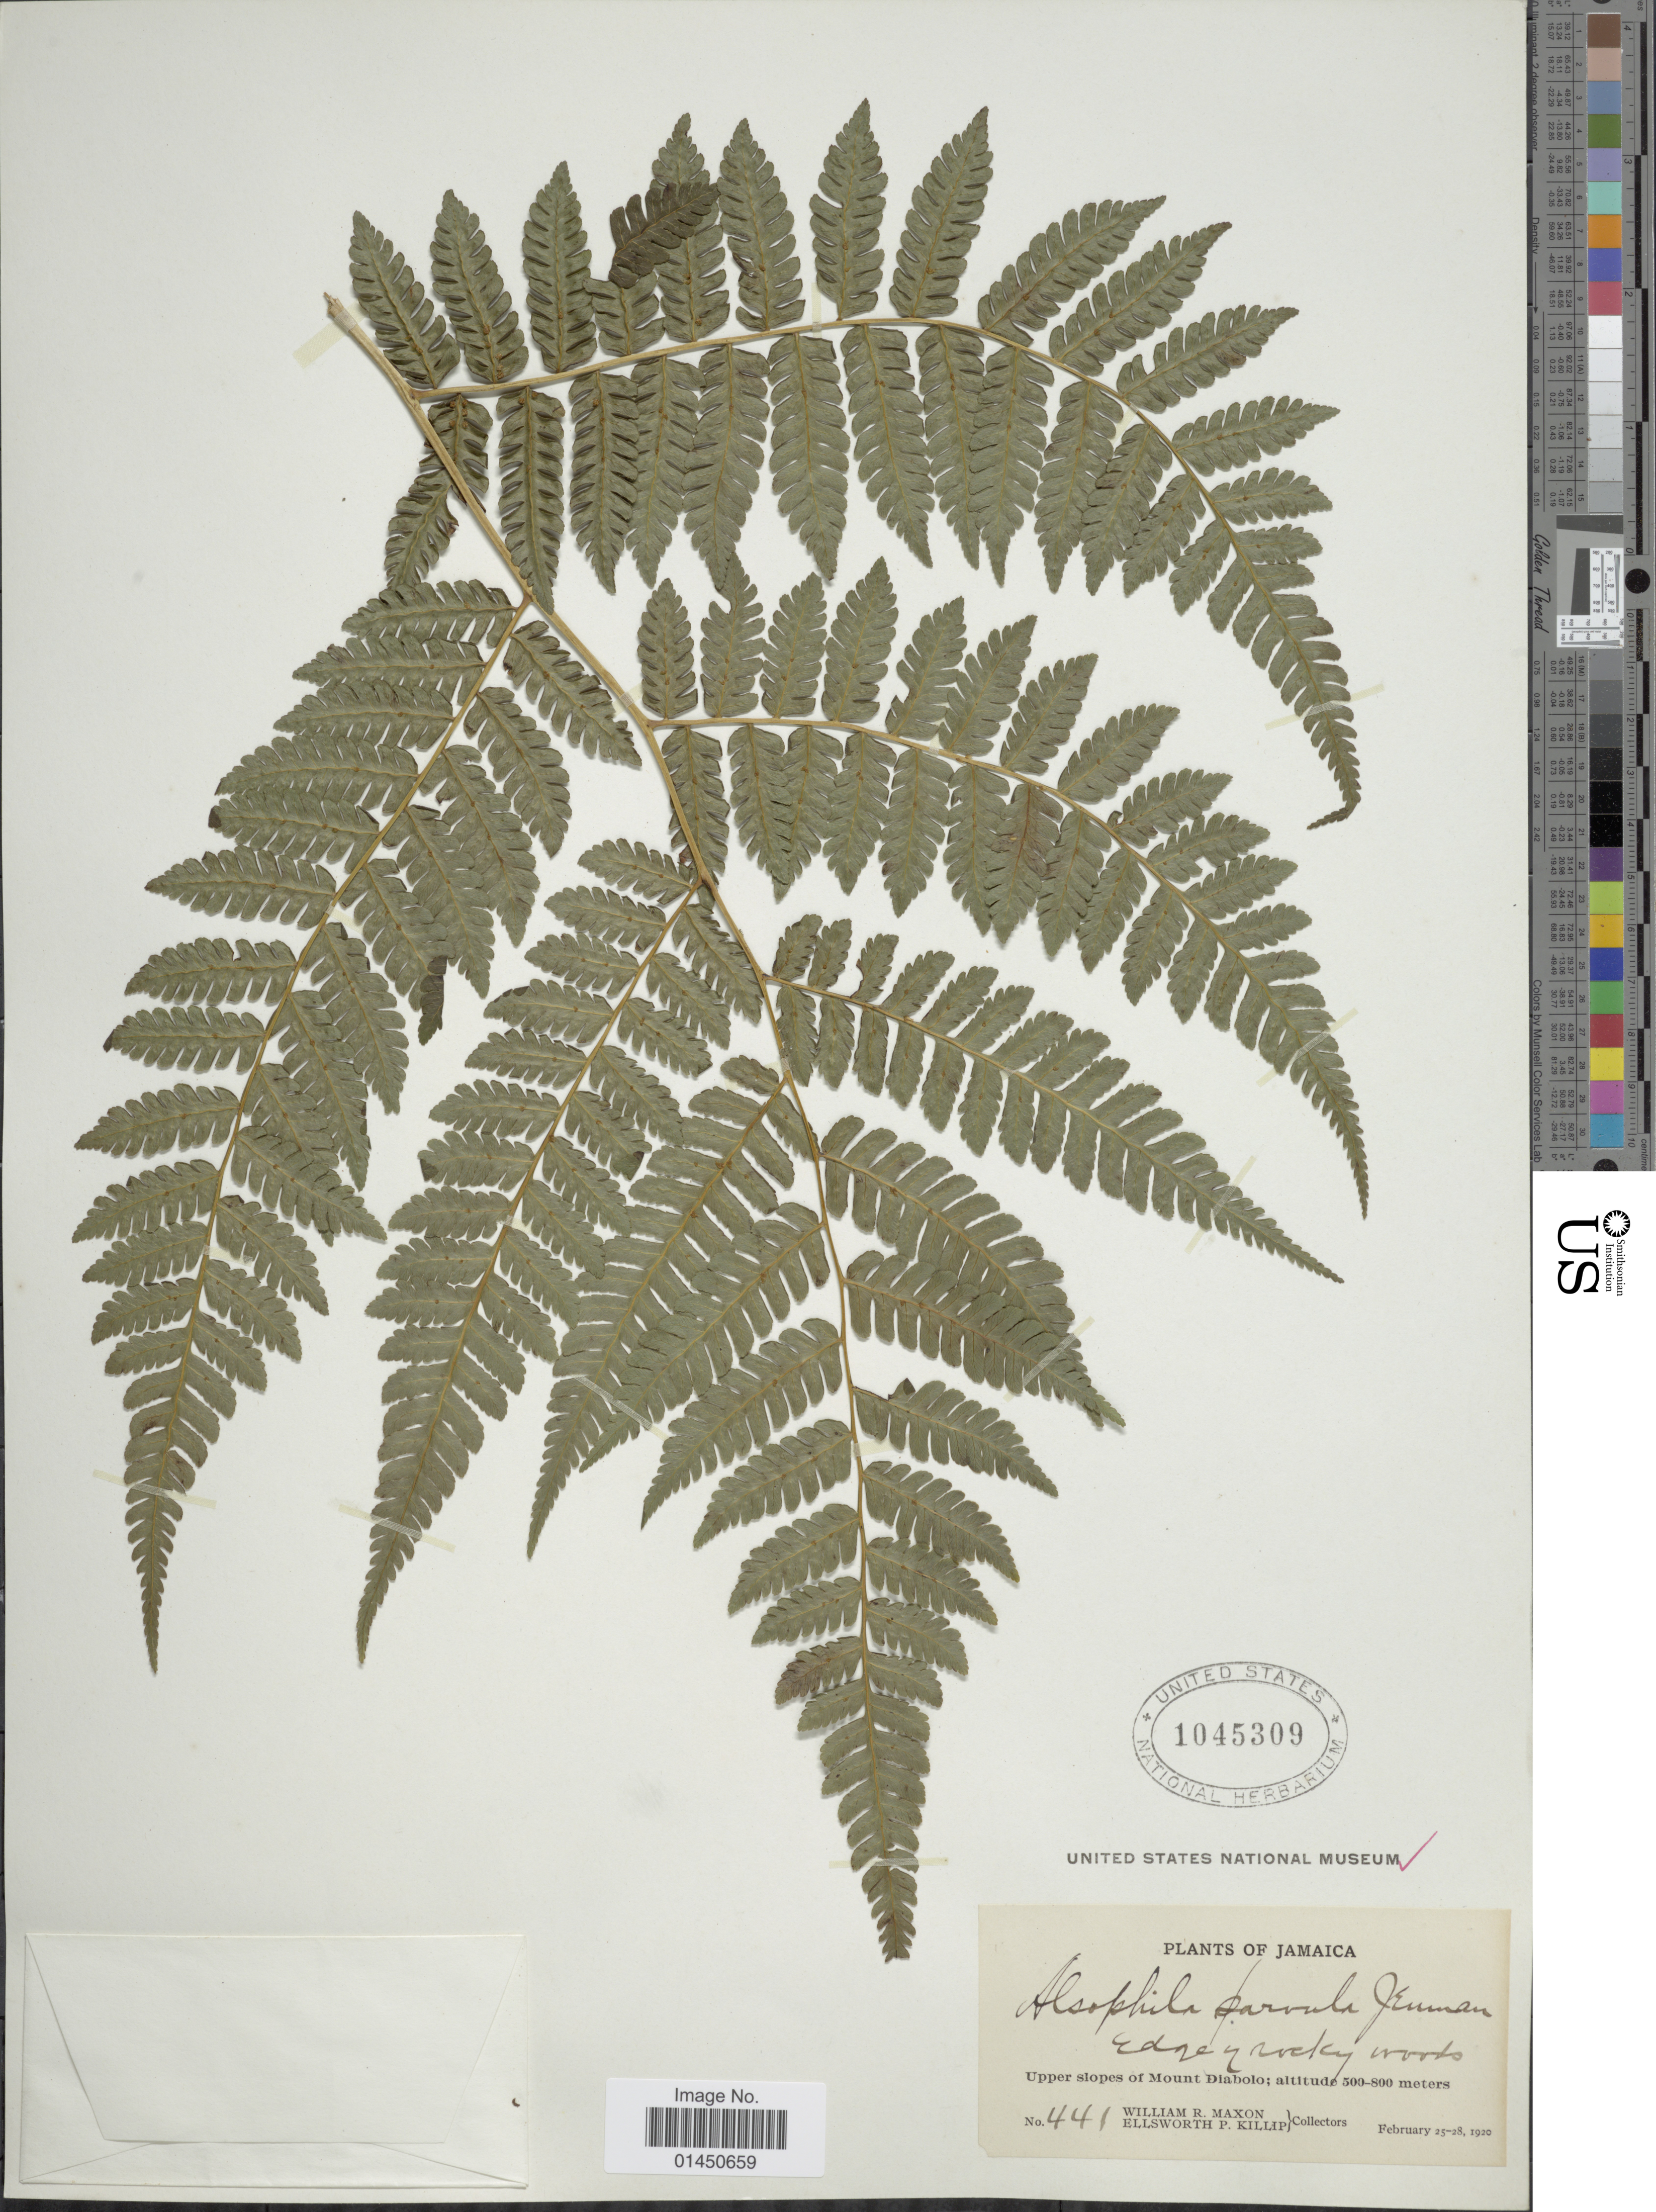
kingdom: Plantae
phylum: Tracheophyta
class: Polypodiopsida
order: Cyatheales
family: Cyatheaceae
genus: Cyathea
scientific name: Cyathea parvula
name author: (Jenman) Domin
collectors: W. R. Maxon & E. P. Killip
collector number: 441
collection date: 1920-02-25/1920-02-28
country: Jamaica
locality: Esge of rocky woods, Upper slopes of Mount Diabolo.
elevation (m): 500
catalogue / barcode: US 1045309